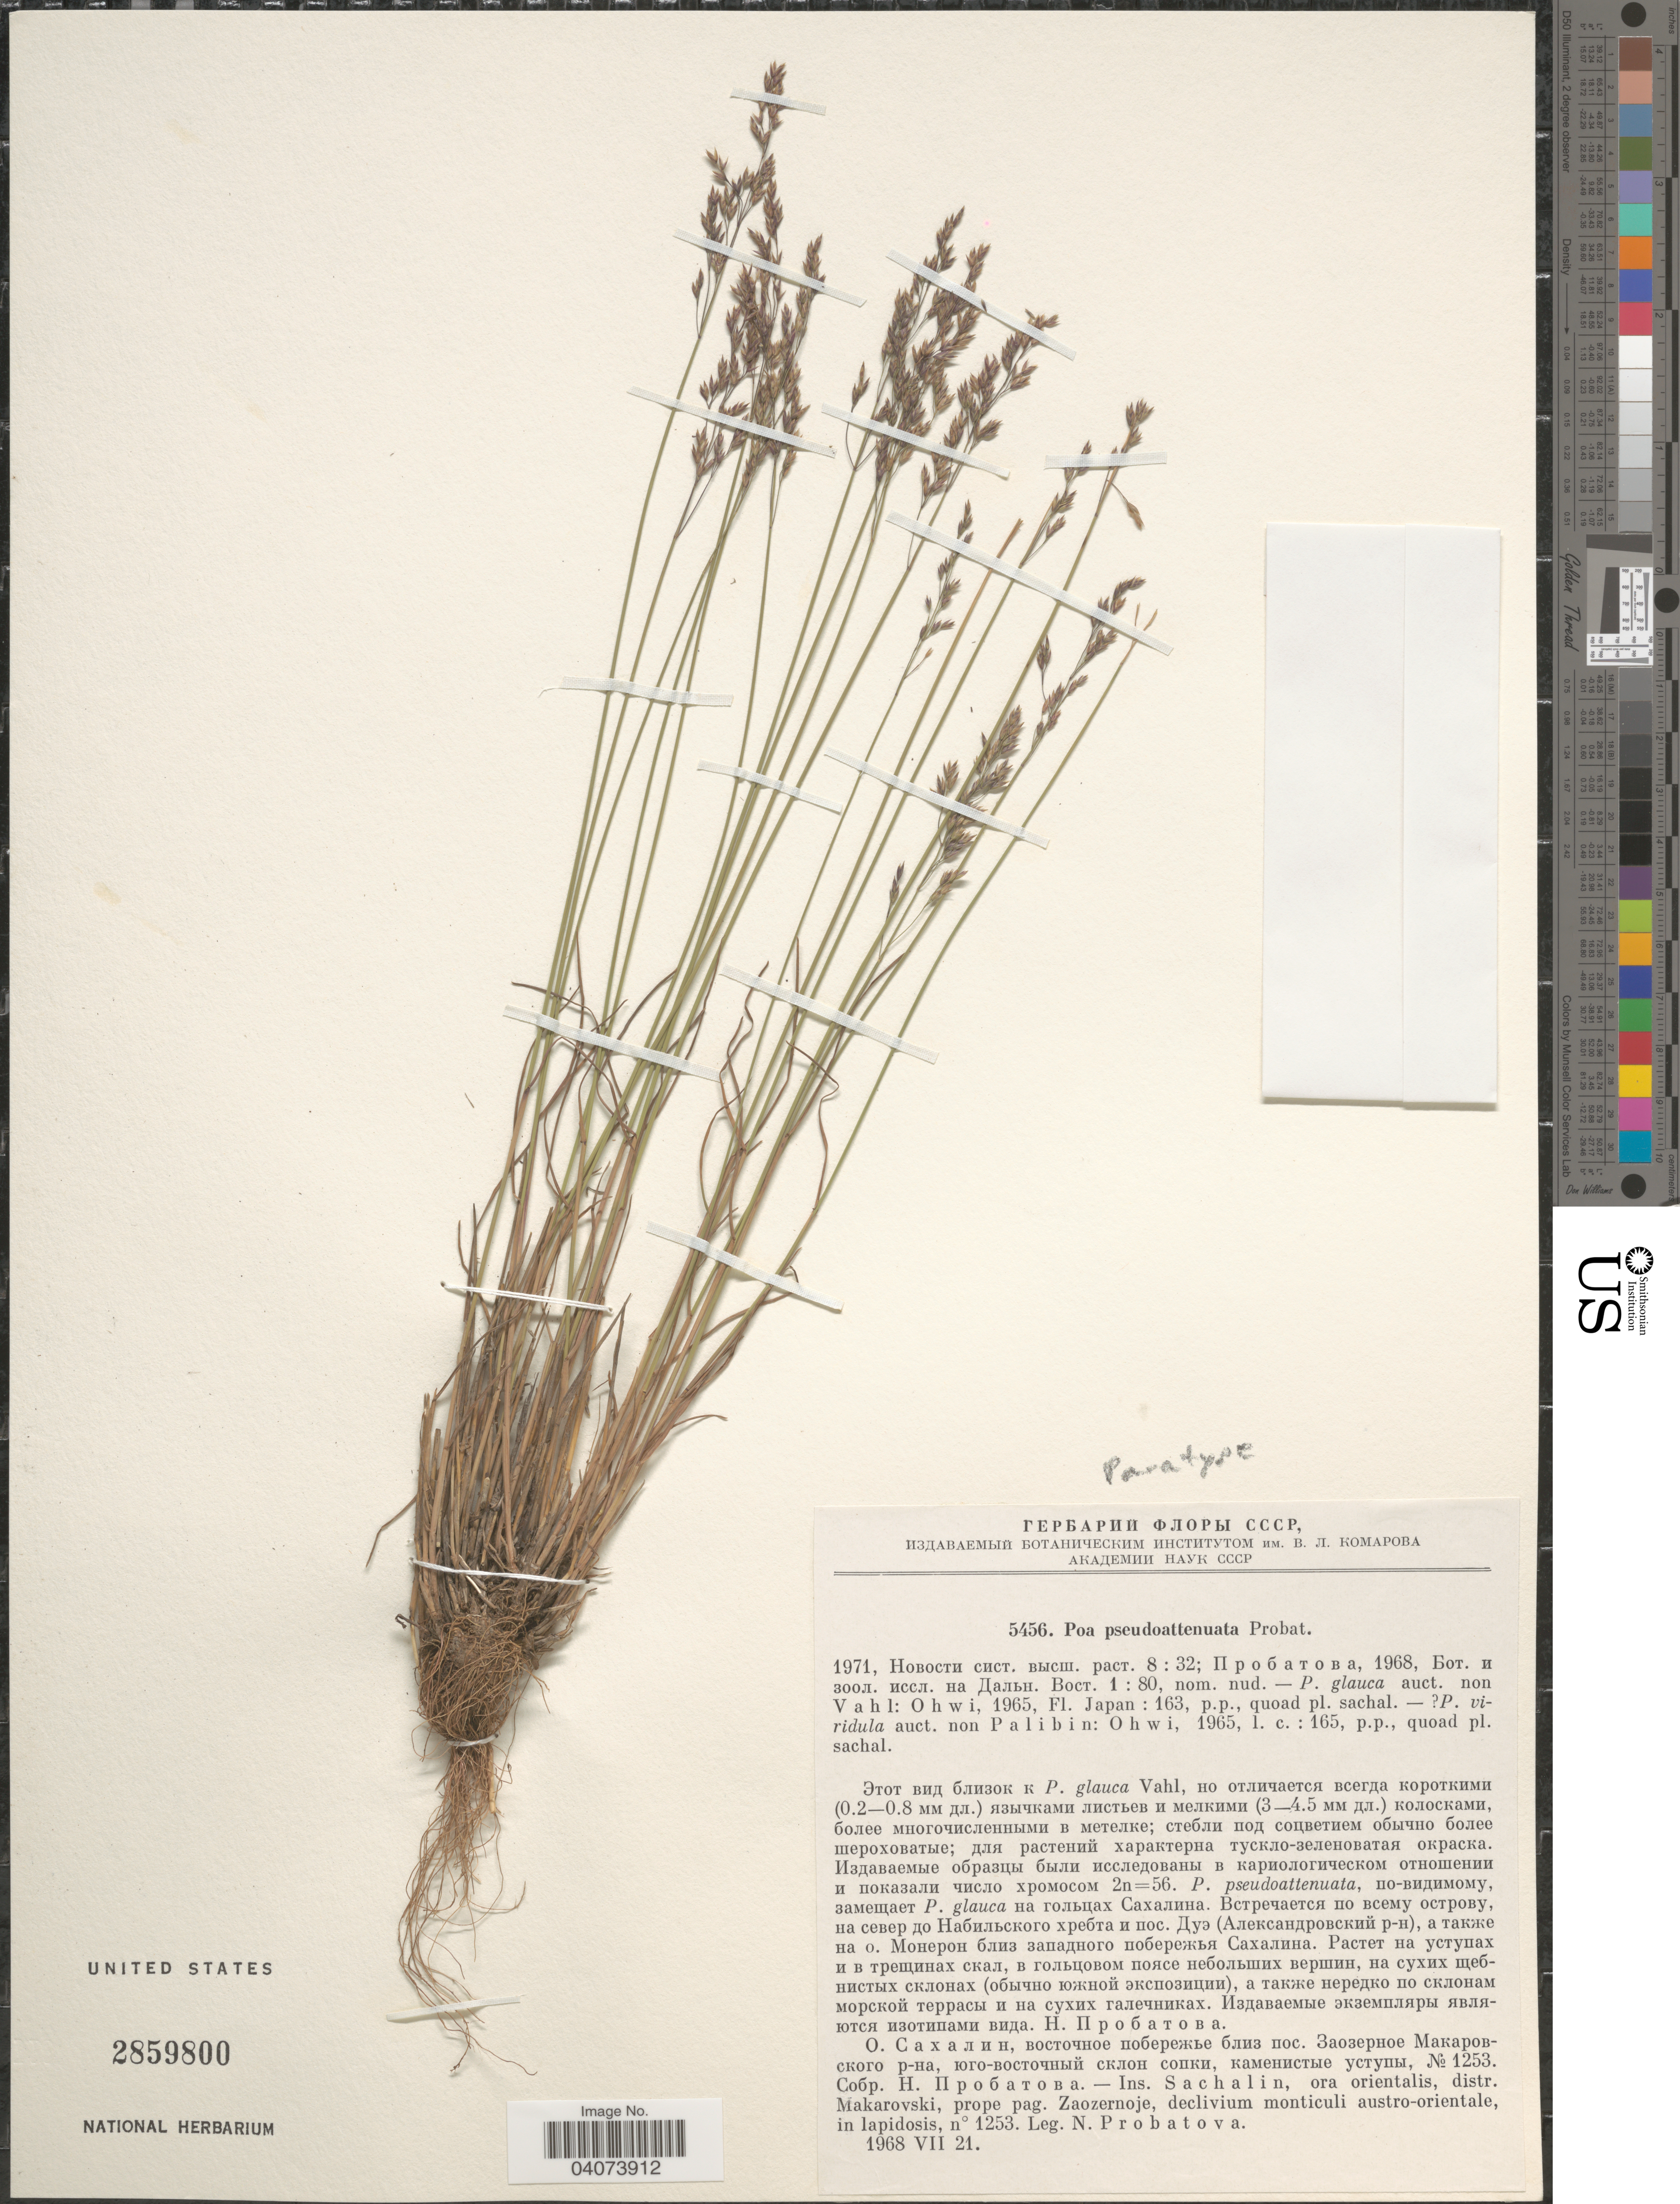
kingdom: Plantae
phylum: Tracheophyta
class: Liliopsida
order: Poales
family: Poaceae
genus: Poa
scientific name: Poa pseudoattenuata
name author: Prob.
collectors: N. S. Probatova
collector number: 1253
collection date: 1968-07-21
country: Russian Federation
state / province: Sakhalin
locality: Ins. Sachalin, ora orientalis, distr. Makarovski, prope pag. Zaozernoje, declivium monticuli austro-orientale, in lapidosis.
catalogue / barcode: US 2859800